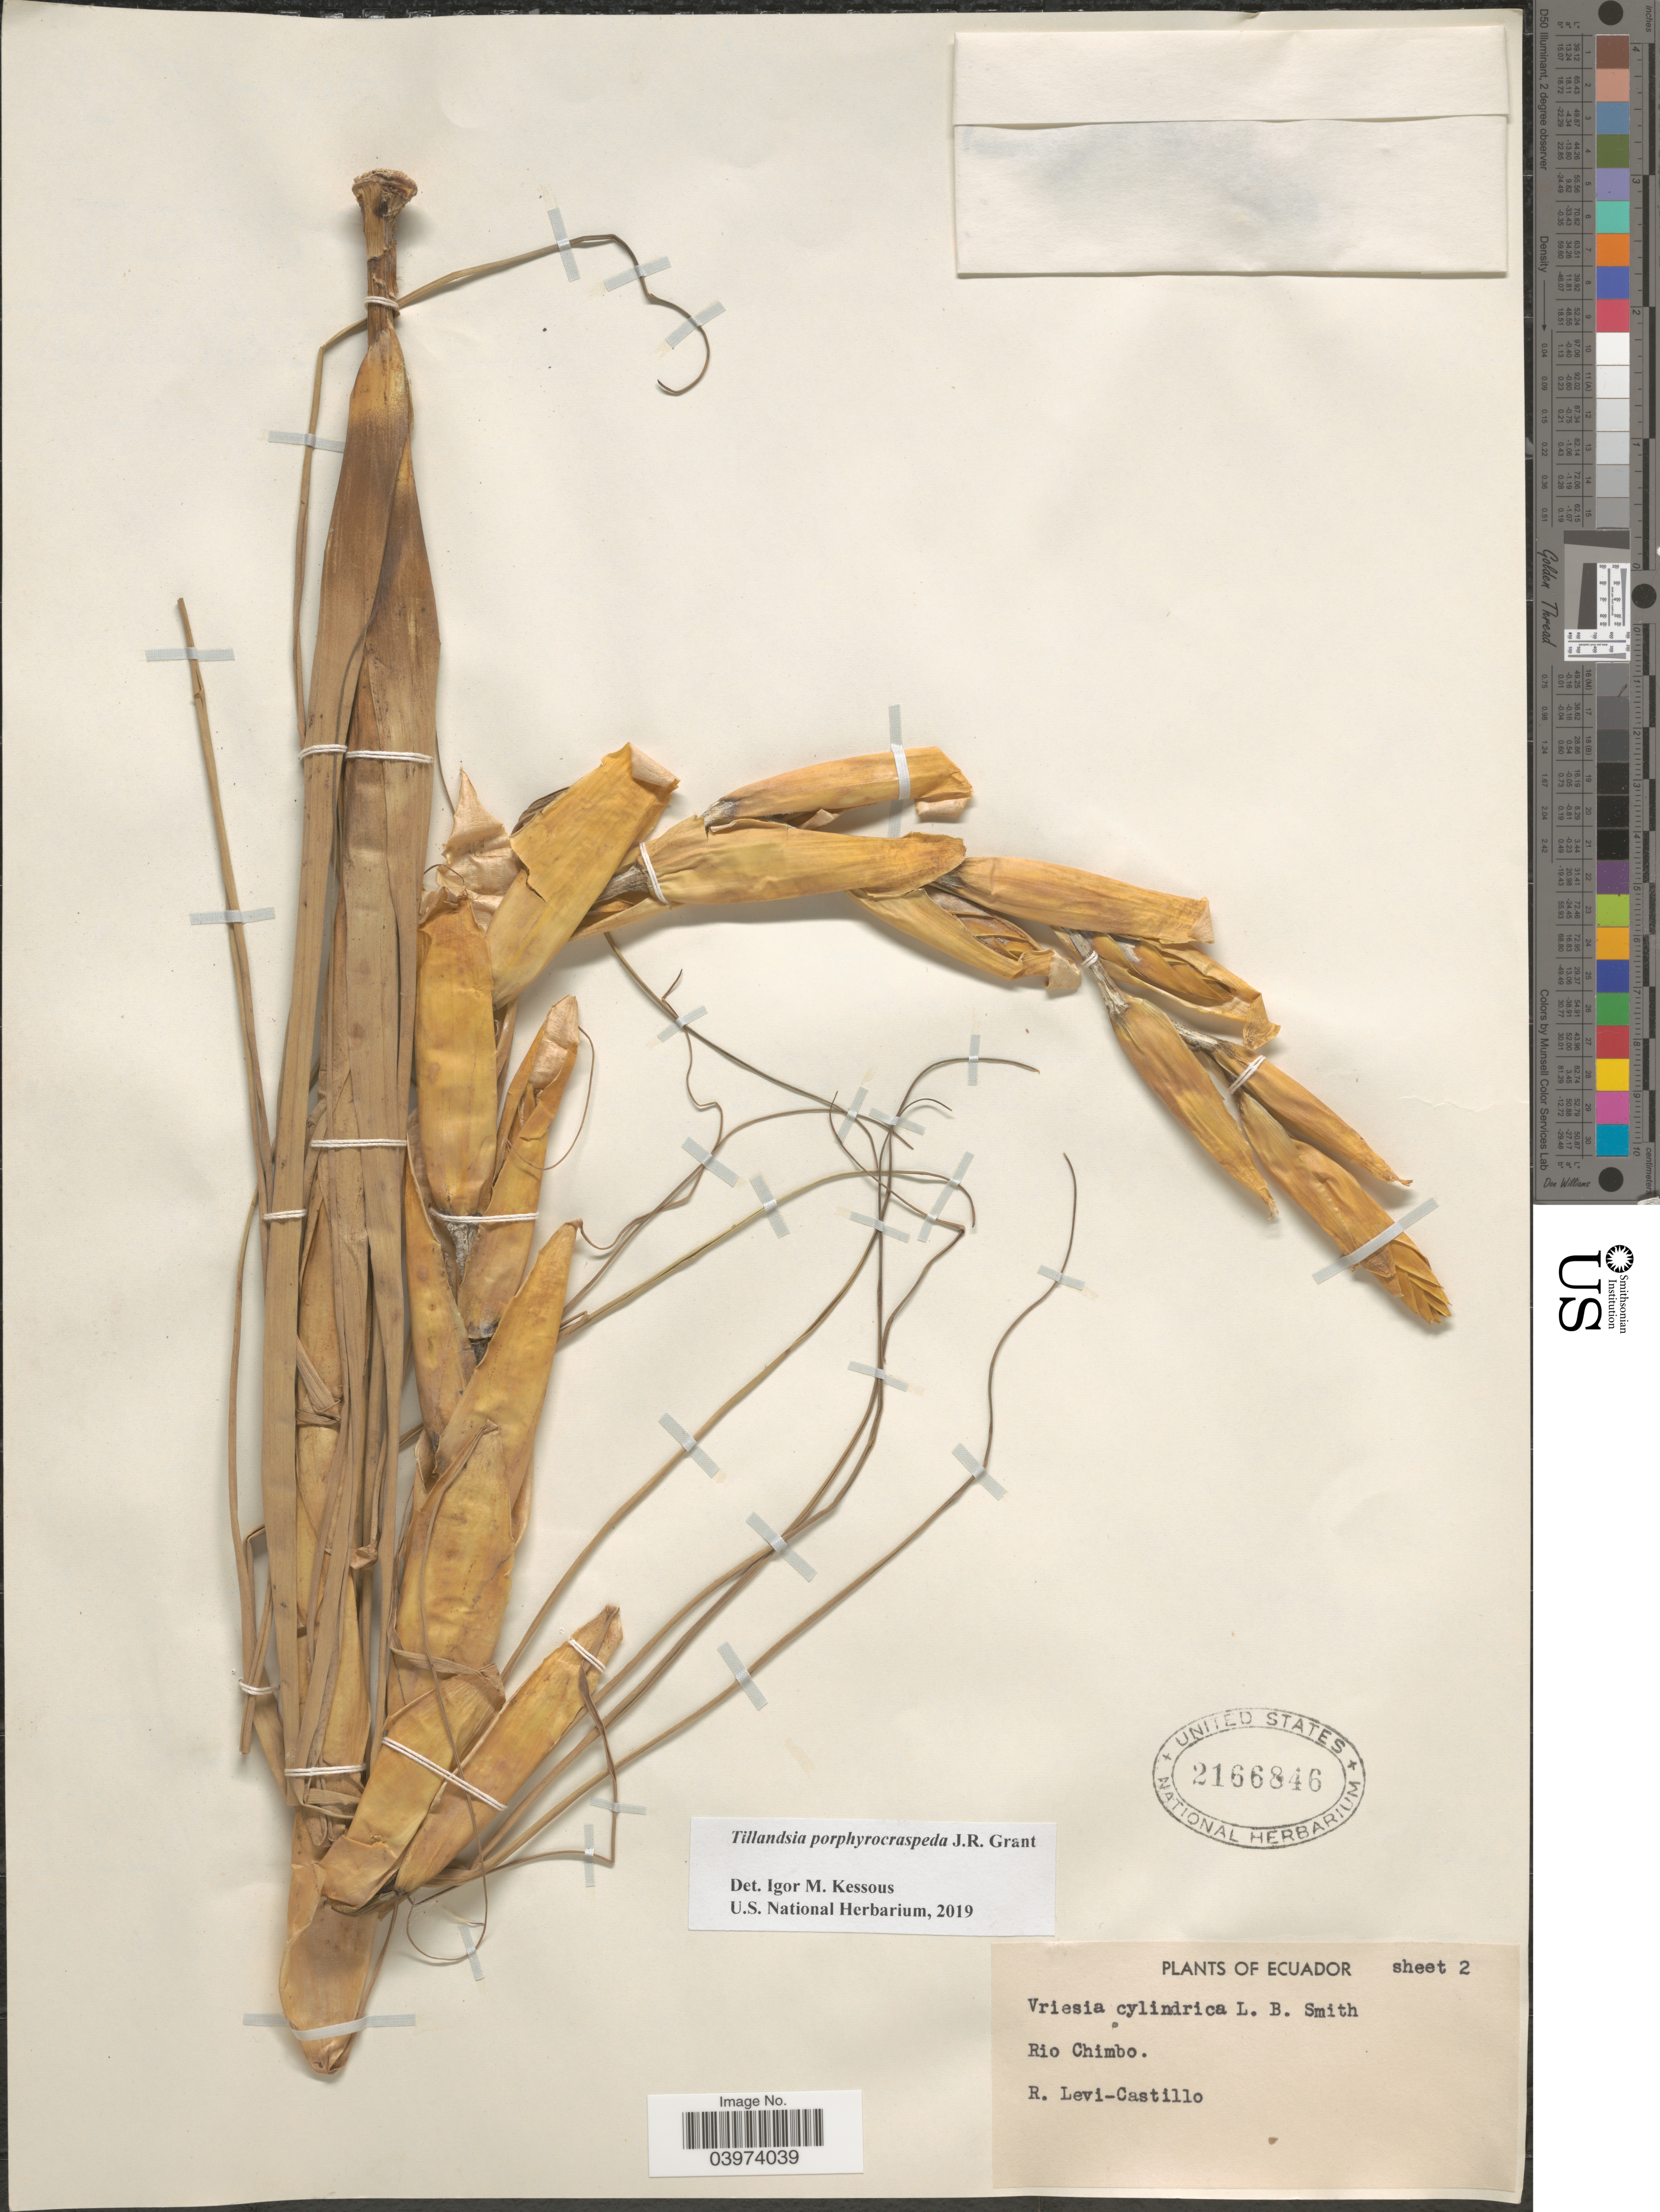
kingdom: Plantae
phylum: Tracheophyta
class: Liliopsida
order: Poales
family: Bromeliaceae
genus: Tillandsia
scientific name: Tillandsia porphyrocraspeda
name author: J.R. Grant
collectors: R. Castillo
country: Ecuador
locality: Rio Chimbo.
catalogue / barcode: US 2166846